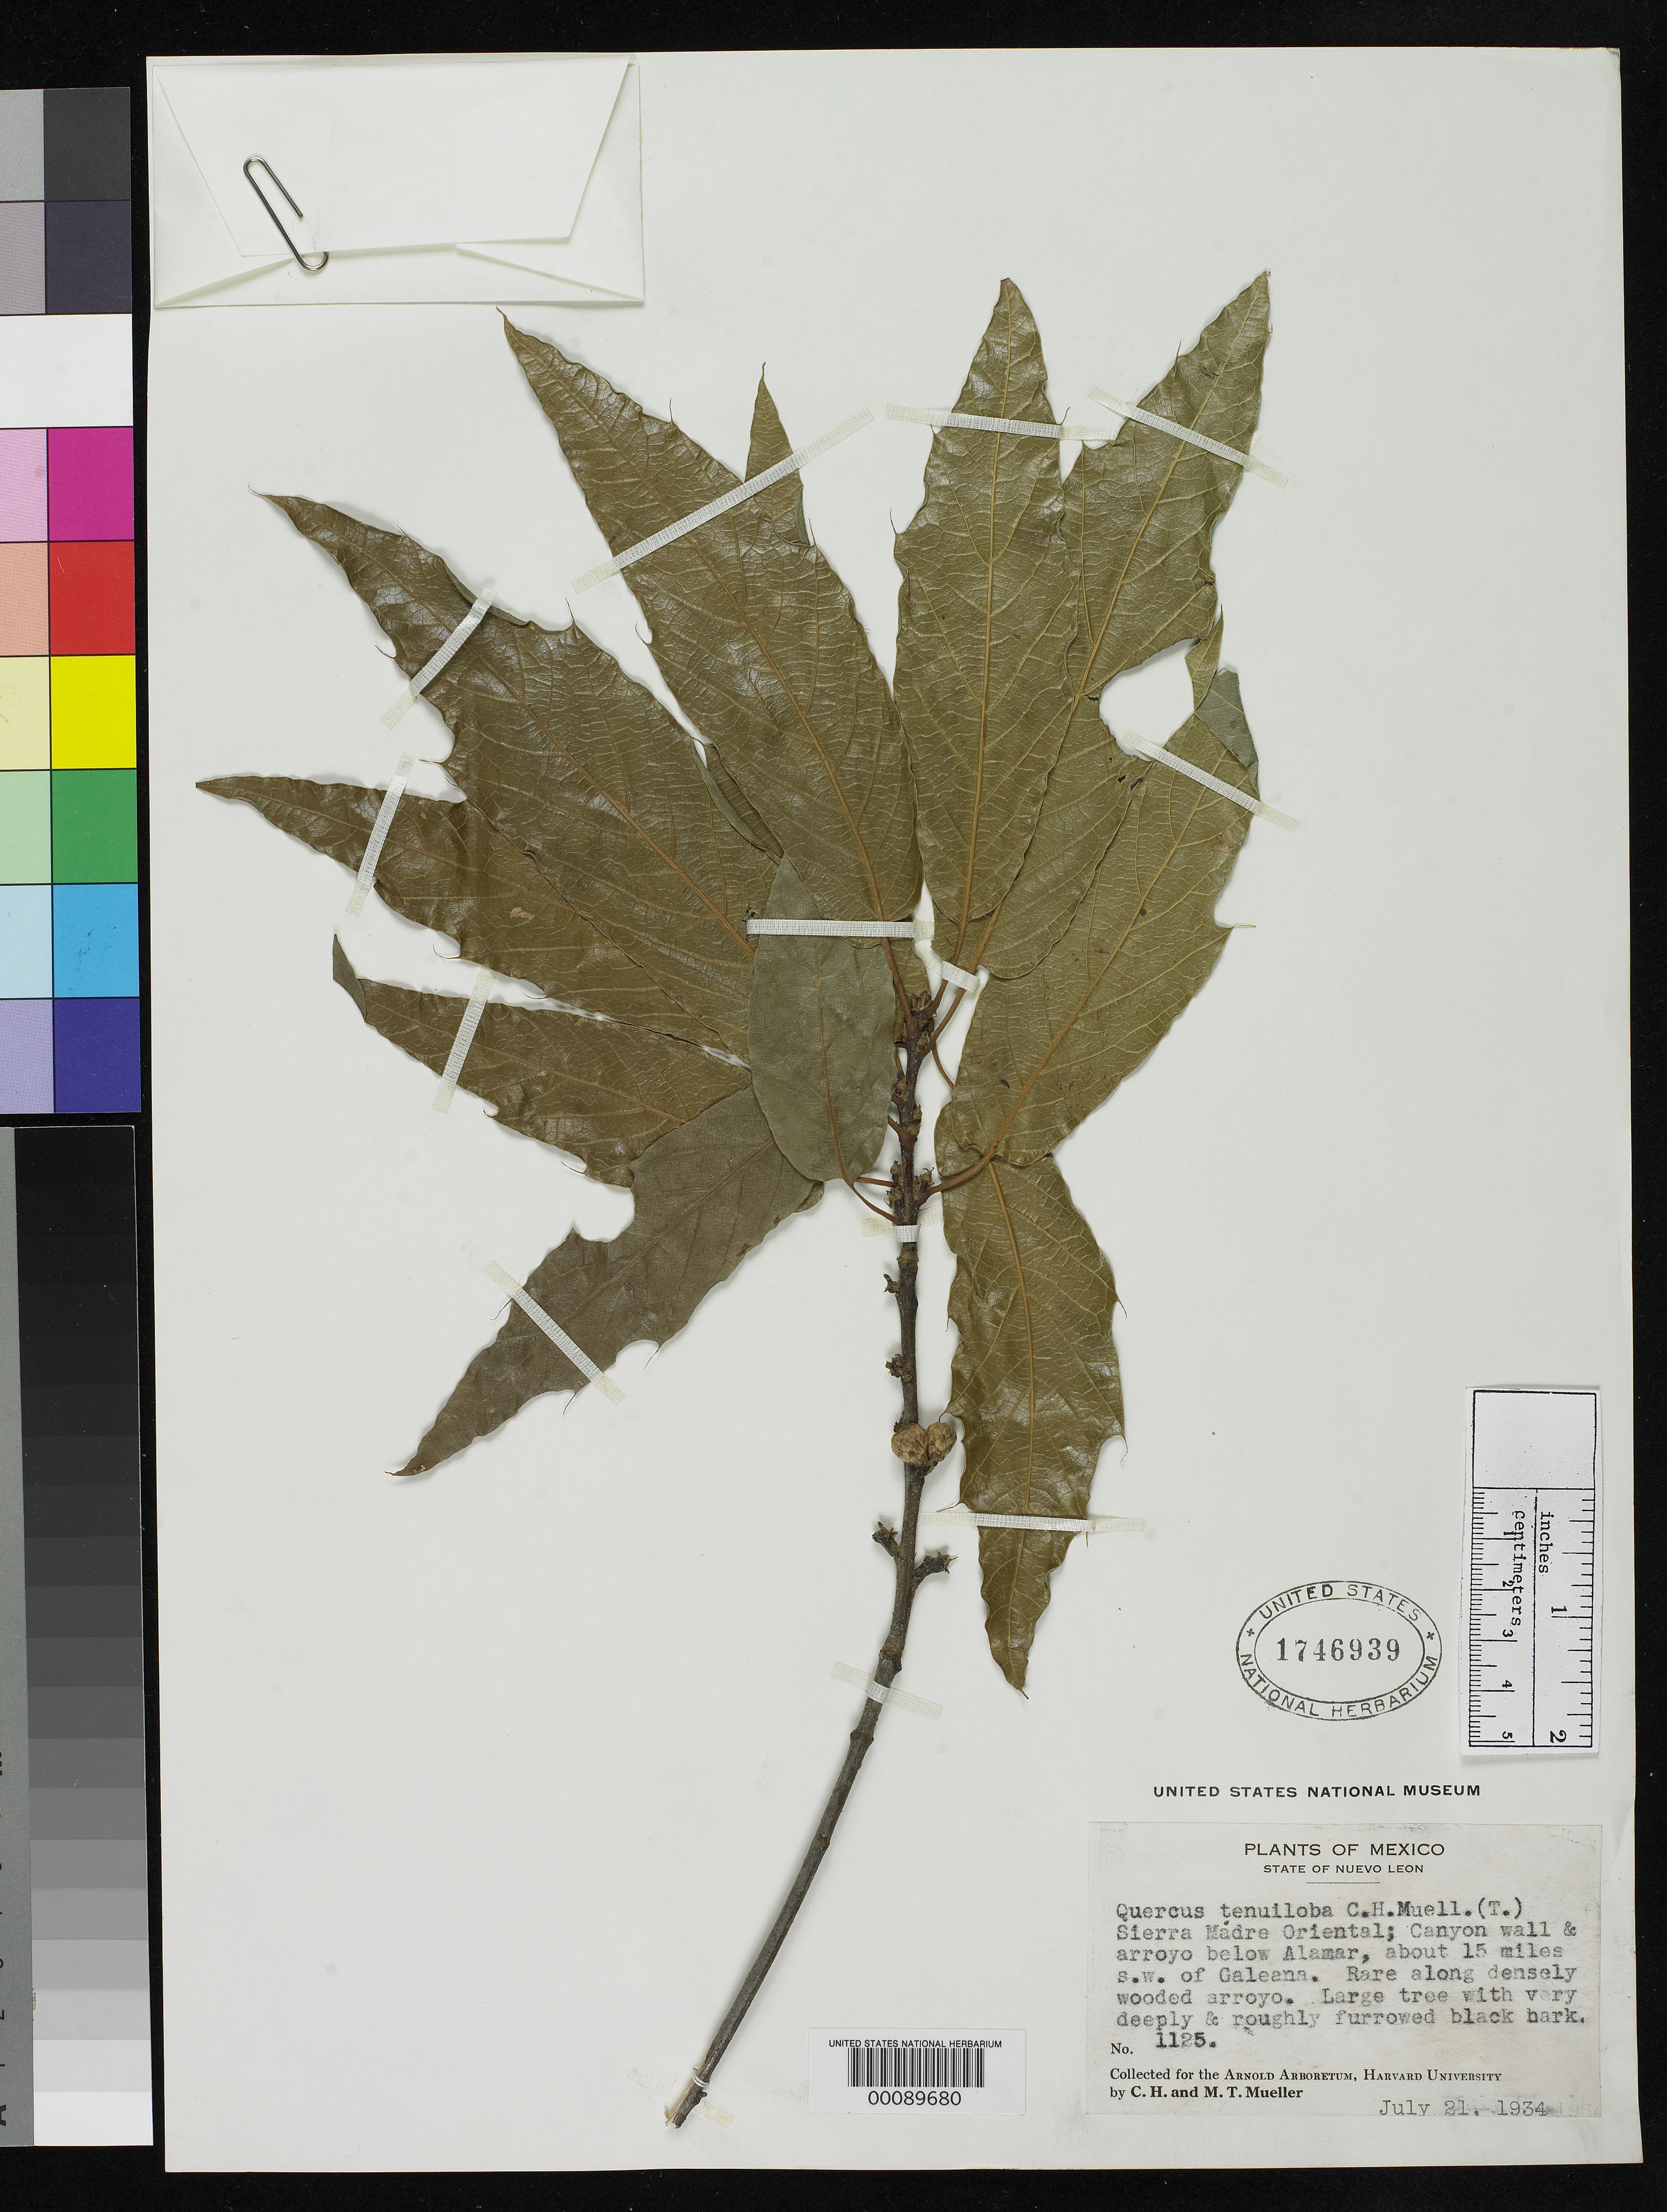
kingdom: Plantae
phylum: Tracheophyta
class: Magnoliopsida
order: Fagales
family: Fagaceae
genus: Quercus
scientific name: Quercus tenuiloba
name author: C.H. Mull.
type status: Isotype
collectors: C. H. Mueller & M. Mueller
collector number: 1125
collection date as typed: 21 Jul 1934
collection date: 1934-07-21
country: Mexico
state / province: Nuevo León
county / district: Galeana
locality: Sierra Madre Oriental, below Alamar.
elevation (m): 1900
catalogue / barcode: US 1746939